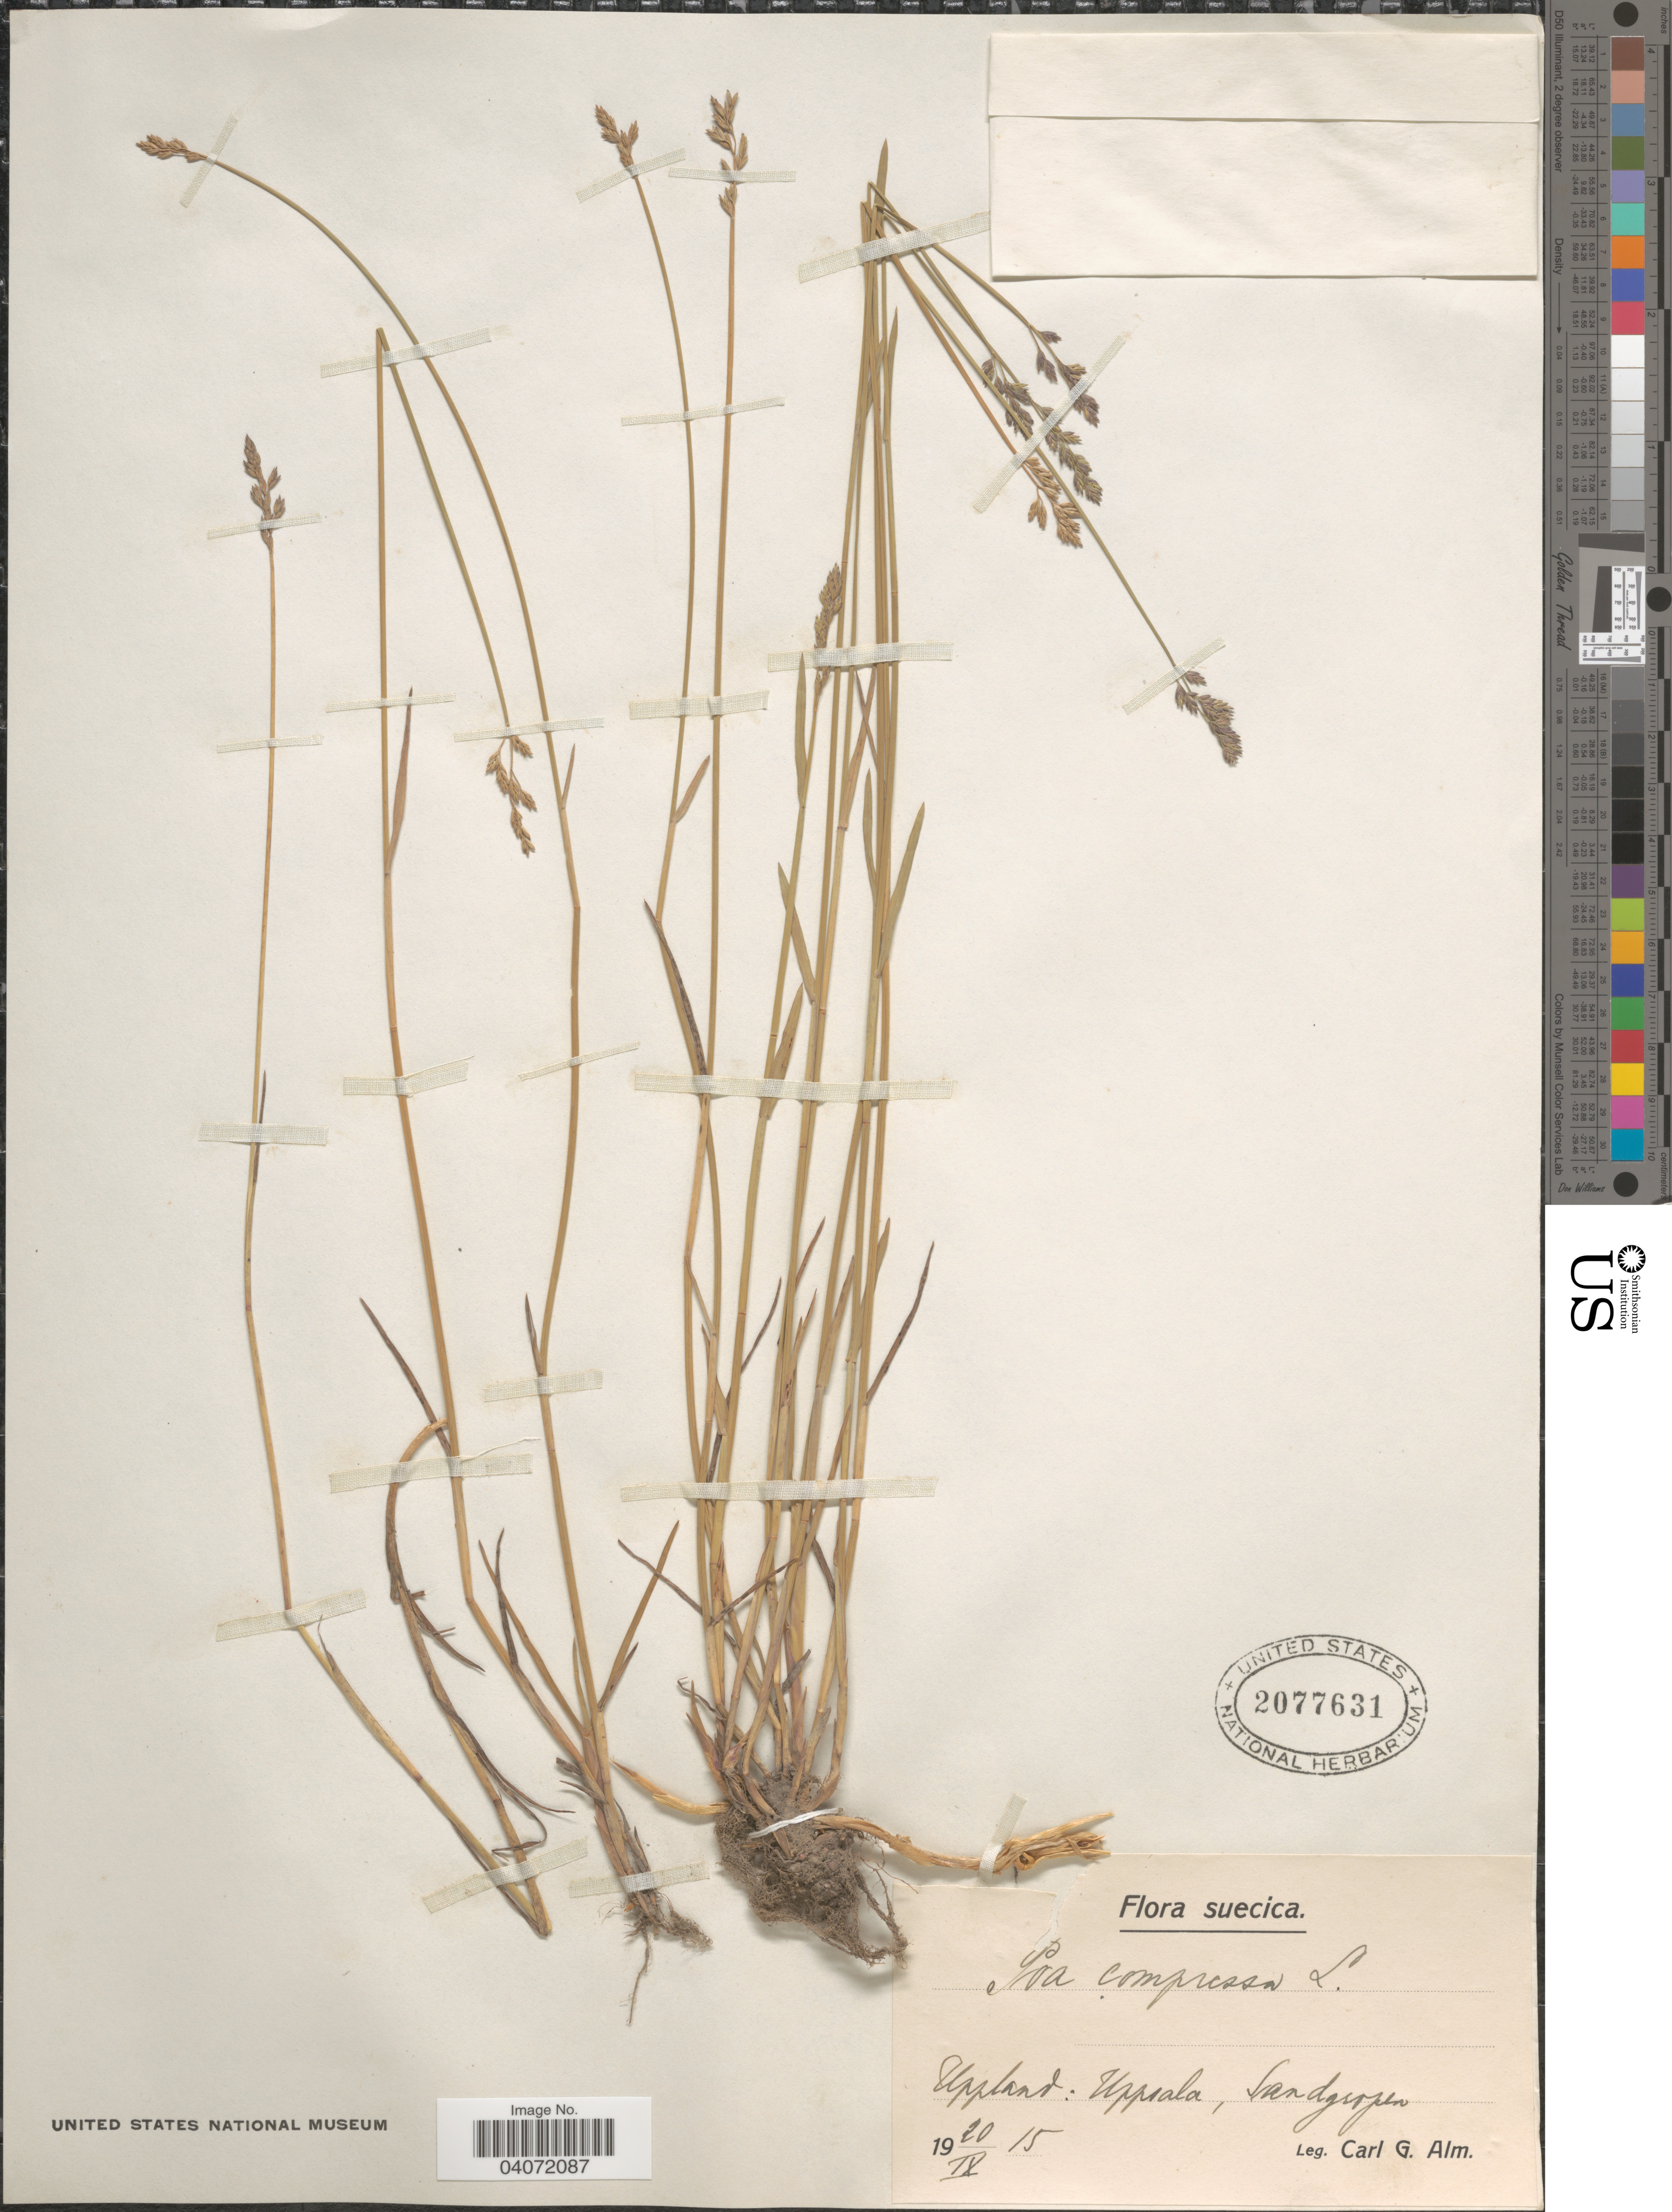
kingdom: Plantae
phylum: Tracheophyta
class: Liliopsida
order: Poales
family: Poaceae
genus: Poa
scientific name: Poa compressa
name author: L.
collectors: C. G. Alm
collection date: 1915-09-20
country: Sweden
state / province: Uppsala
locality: Suecica. Uppland: Sandgropen.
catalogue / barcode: US 2077631